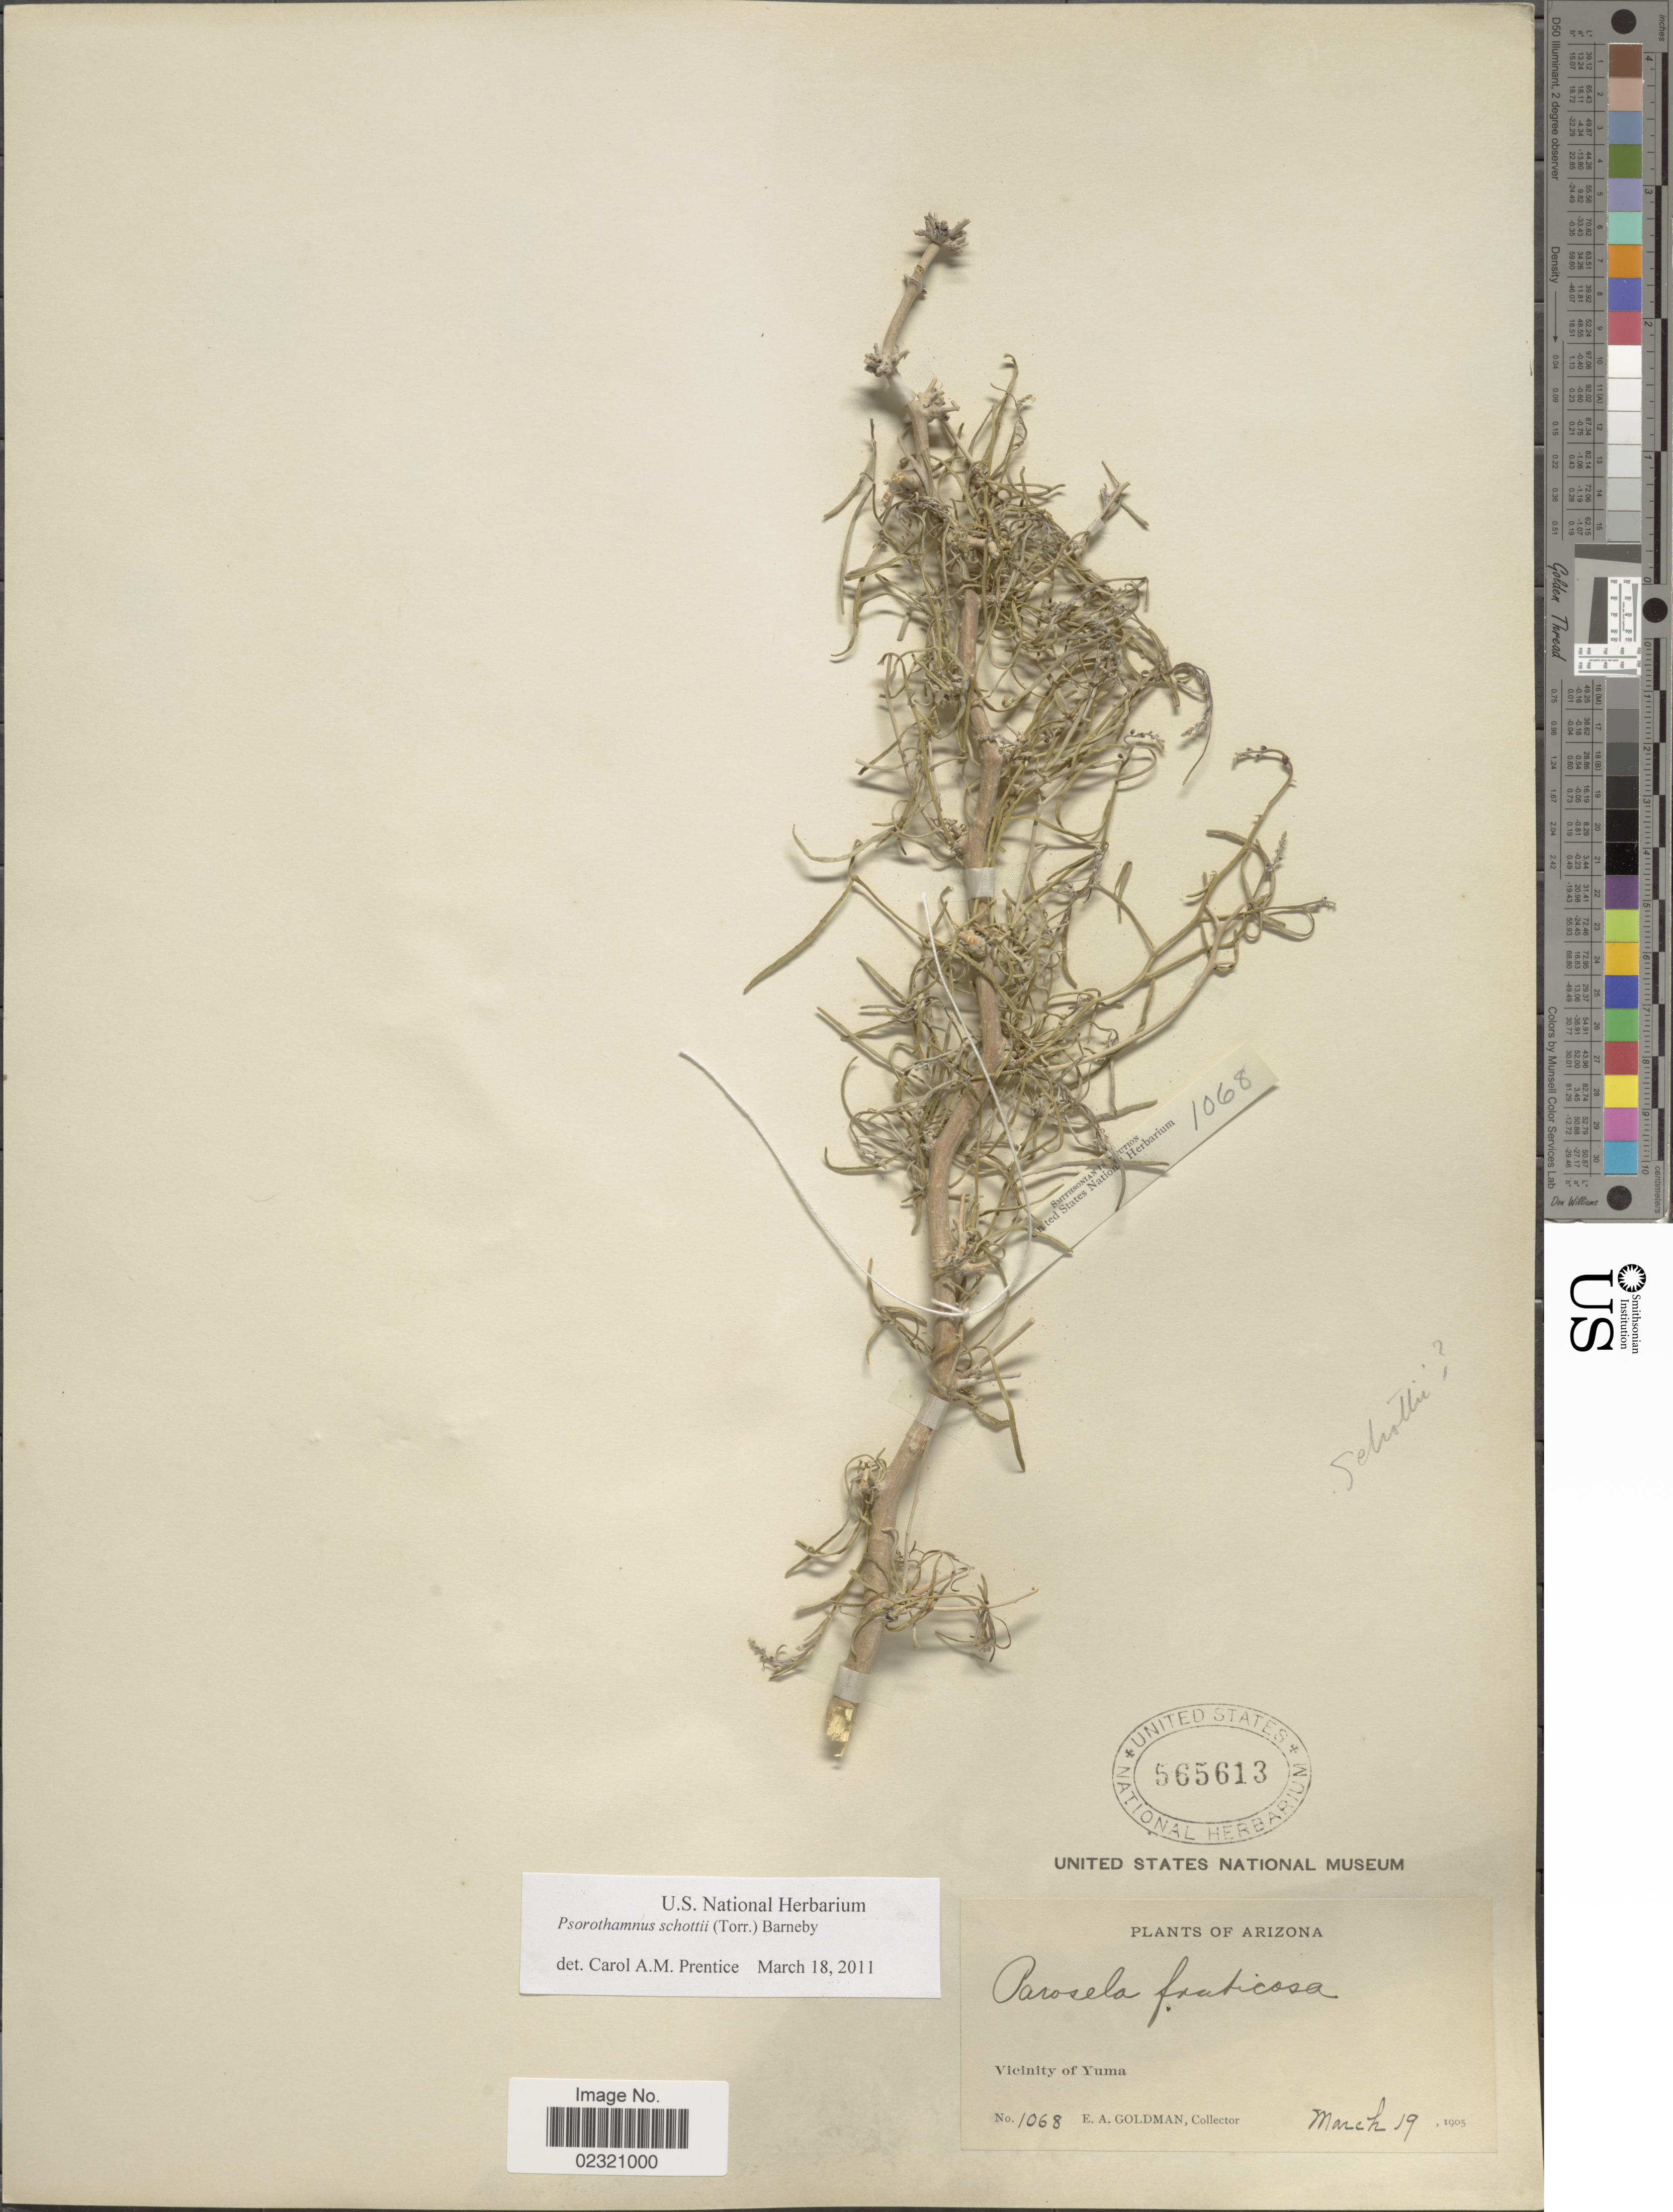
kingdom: Plantae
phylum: Tracheophyta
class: Magnoliopsida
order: Fabales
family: Fabaceae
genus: Psorothamnus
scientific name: Psorothamnus schottii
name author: (Torr.) Barneby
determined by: Prentice, Carol A.M.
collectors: E. A. Goldman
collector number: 1068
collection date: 1905-03-19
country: United States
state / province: Arizona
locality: Vicinity of Yuma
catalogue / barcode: US 565613